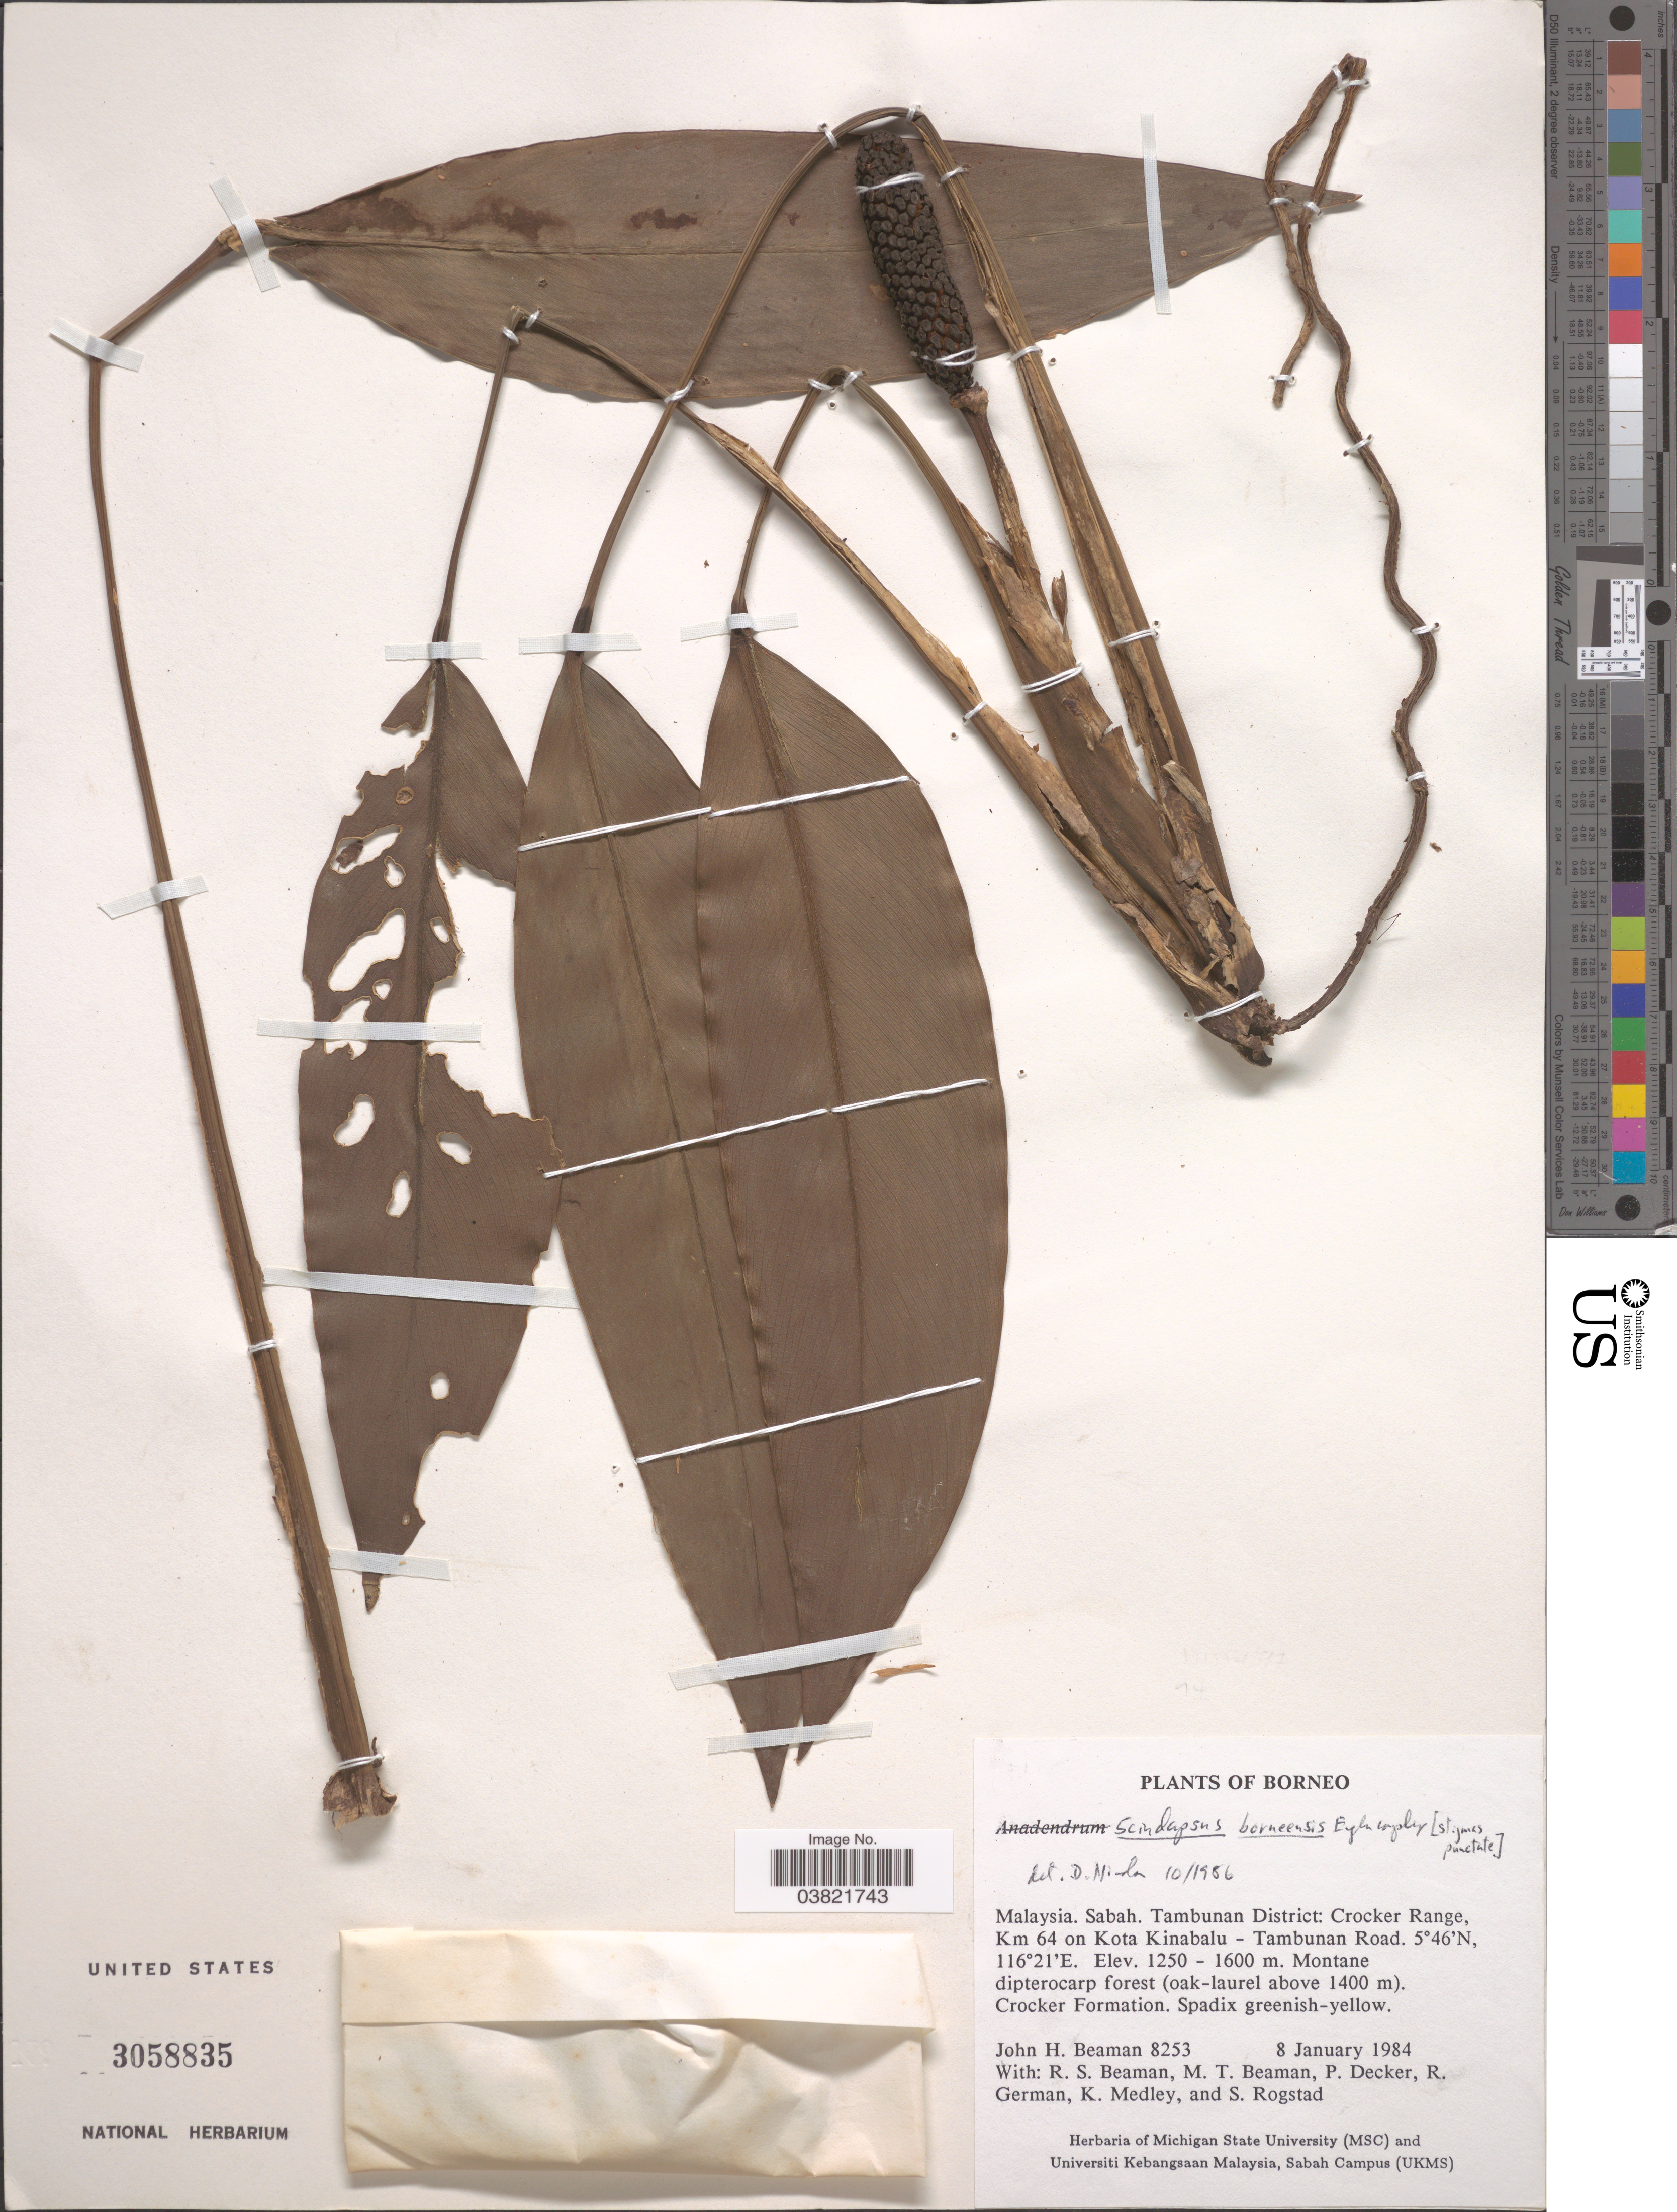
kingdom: Plantae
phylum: Tracheophyta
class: Liliopsida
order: Alismatales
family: Araceae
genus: Scindapsus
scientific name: Scindapsus borneensis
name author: Engl. & K. Krause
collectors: J. H. Beaman, R. S. Beaman, M. Beaman, P. Decker & et al.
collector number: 8253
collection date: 1984-01-08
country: Malaysia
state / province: Sabah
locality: Borneo. Tambunan District: Crocker Range, Km 64 on Kota Kinabalu - Tambunan Road. Crocker Formation.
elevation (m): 1250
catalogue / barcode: US 3058835